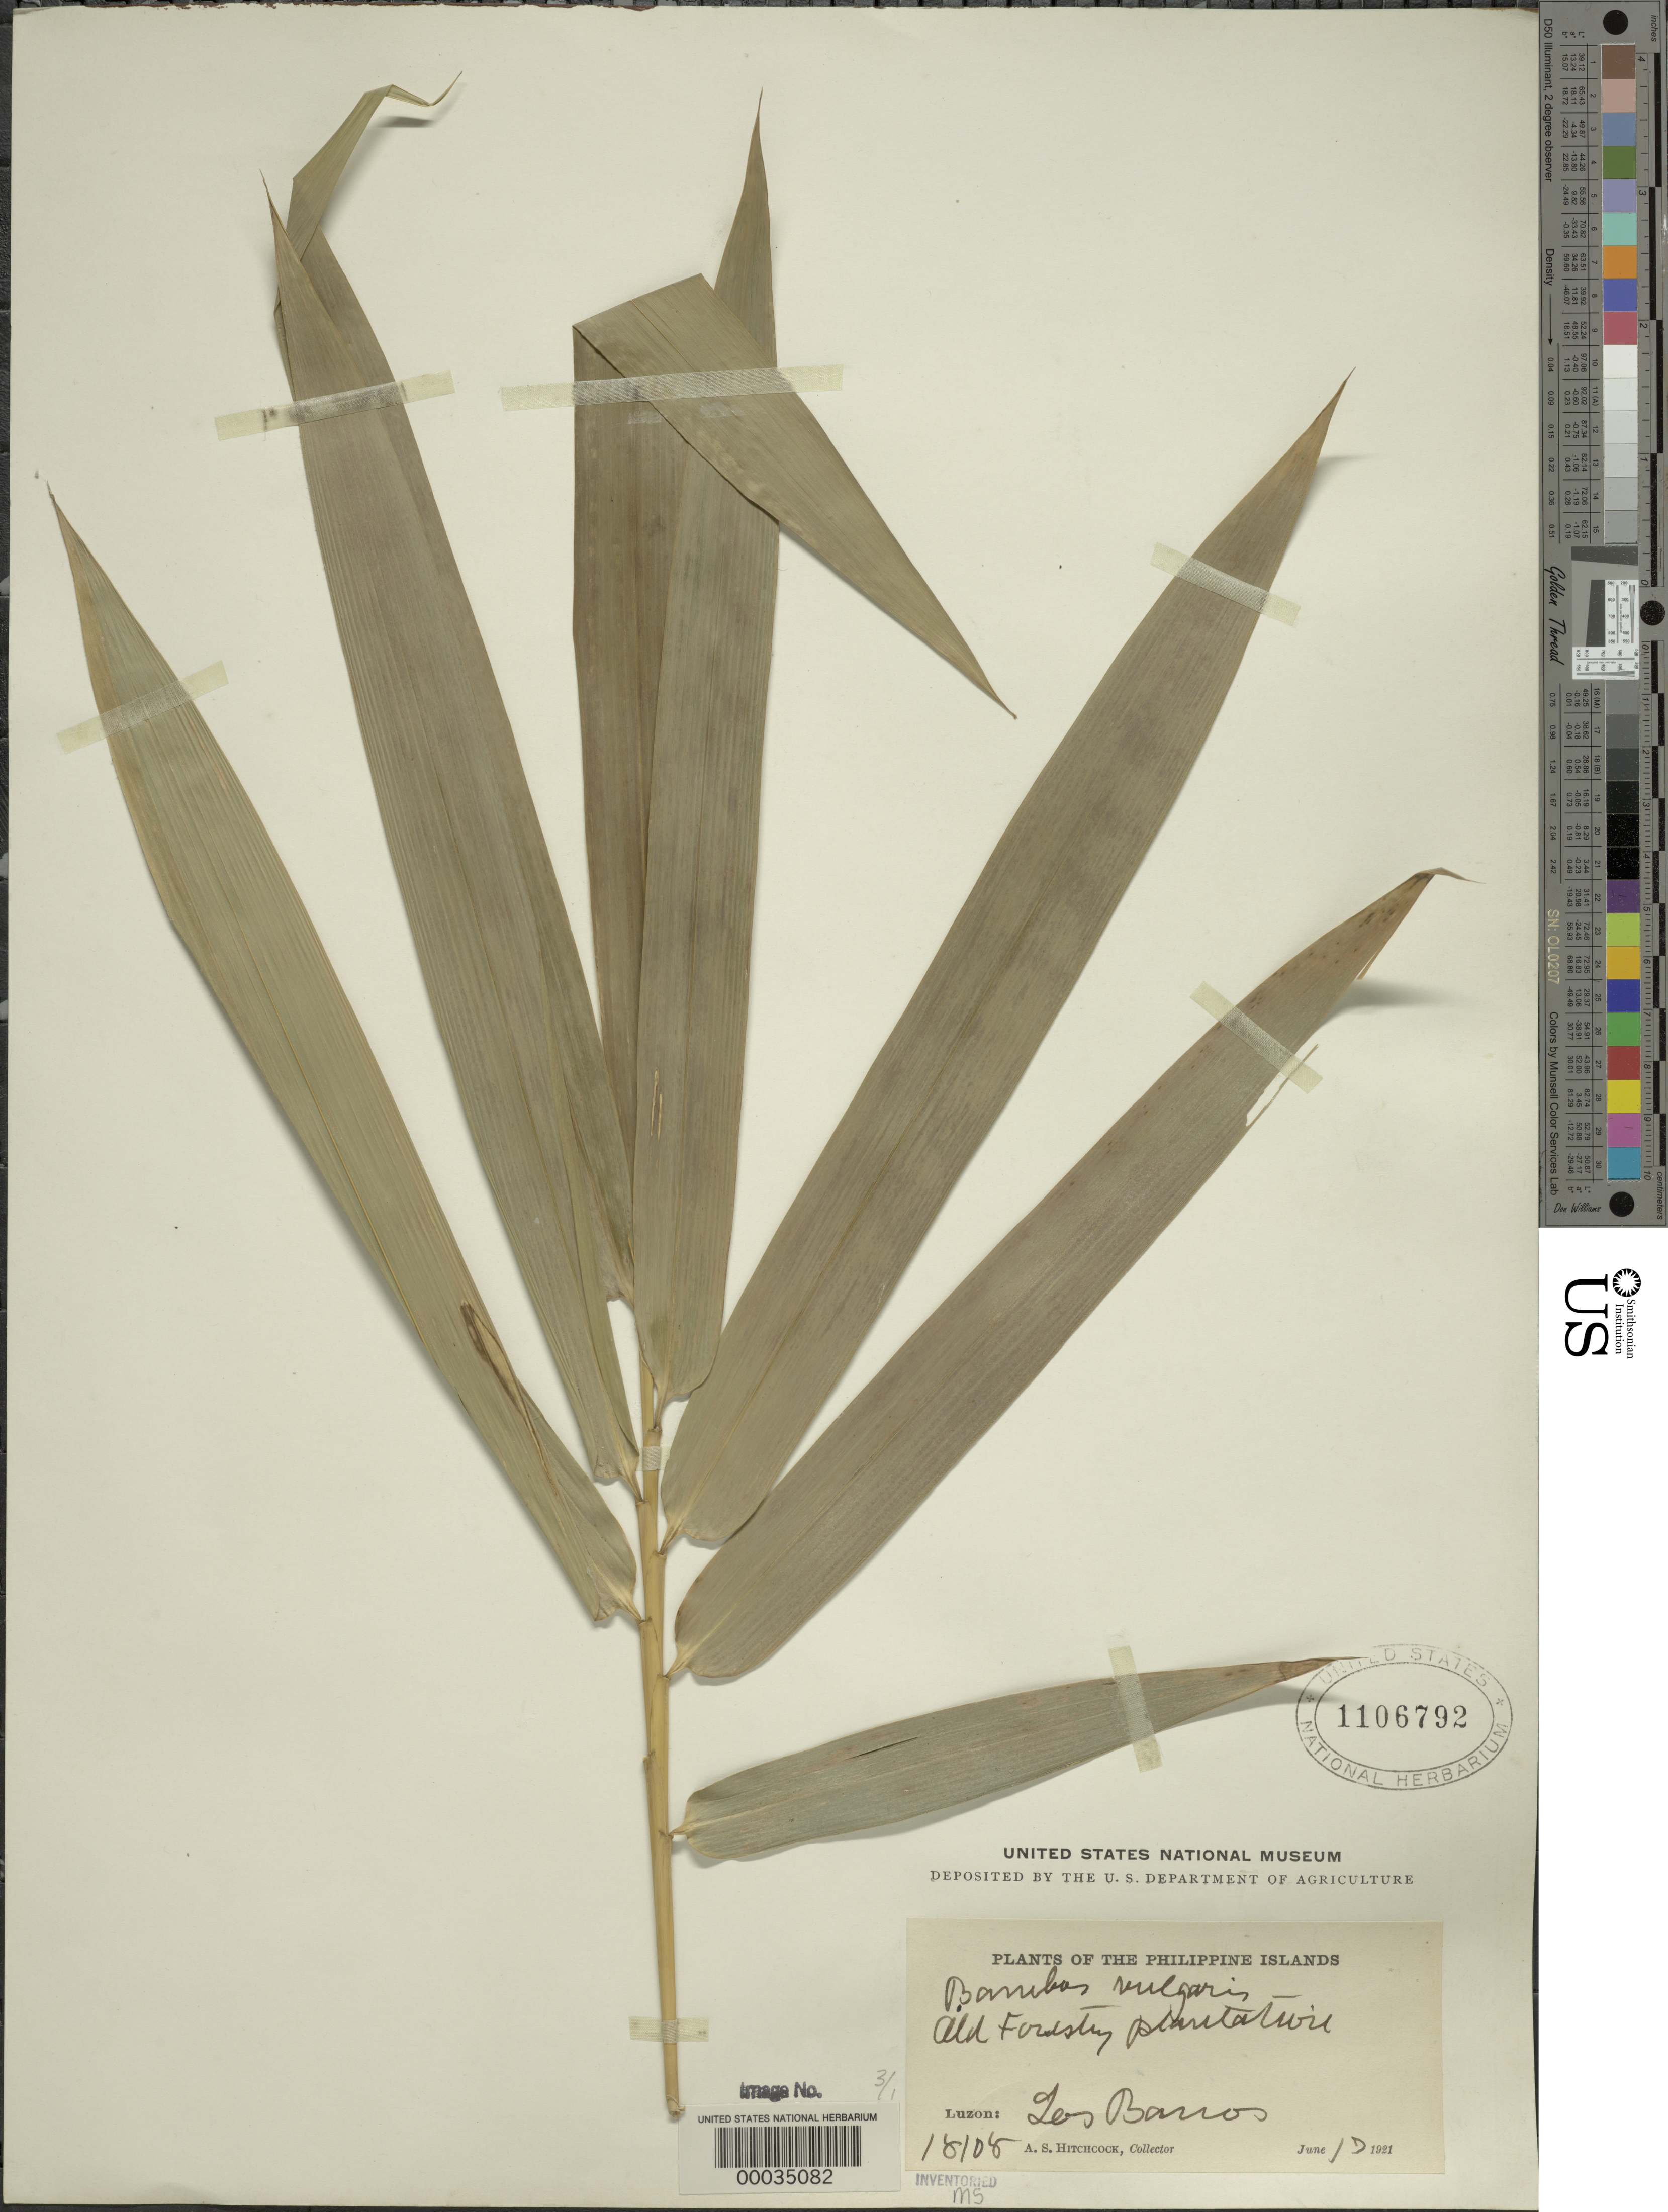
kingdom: Plantae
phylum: Tracheophyta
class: Liliopsida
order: Poales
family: Poaceae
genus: Bambusa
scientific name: Bambusa vulgaris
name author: Schrad. ex J.C. Wendl.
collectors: A. S. Hitchcock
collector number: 18108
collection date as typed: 17 Jun 1921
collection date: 1921-06-17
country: Philippines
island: Luzon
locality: Los barros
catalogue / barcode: US 1106792